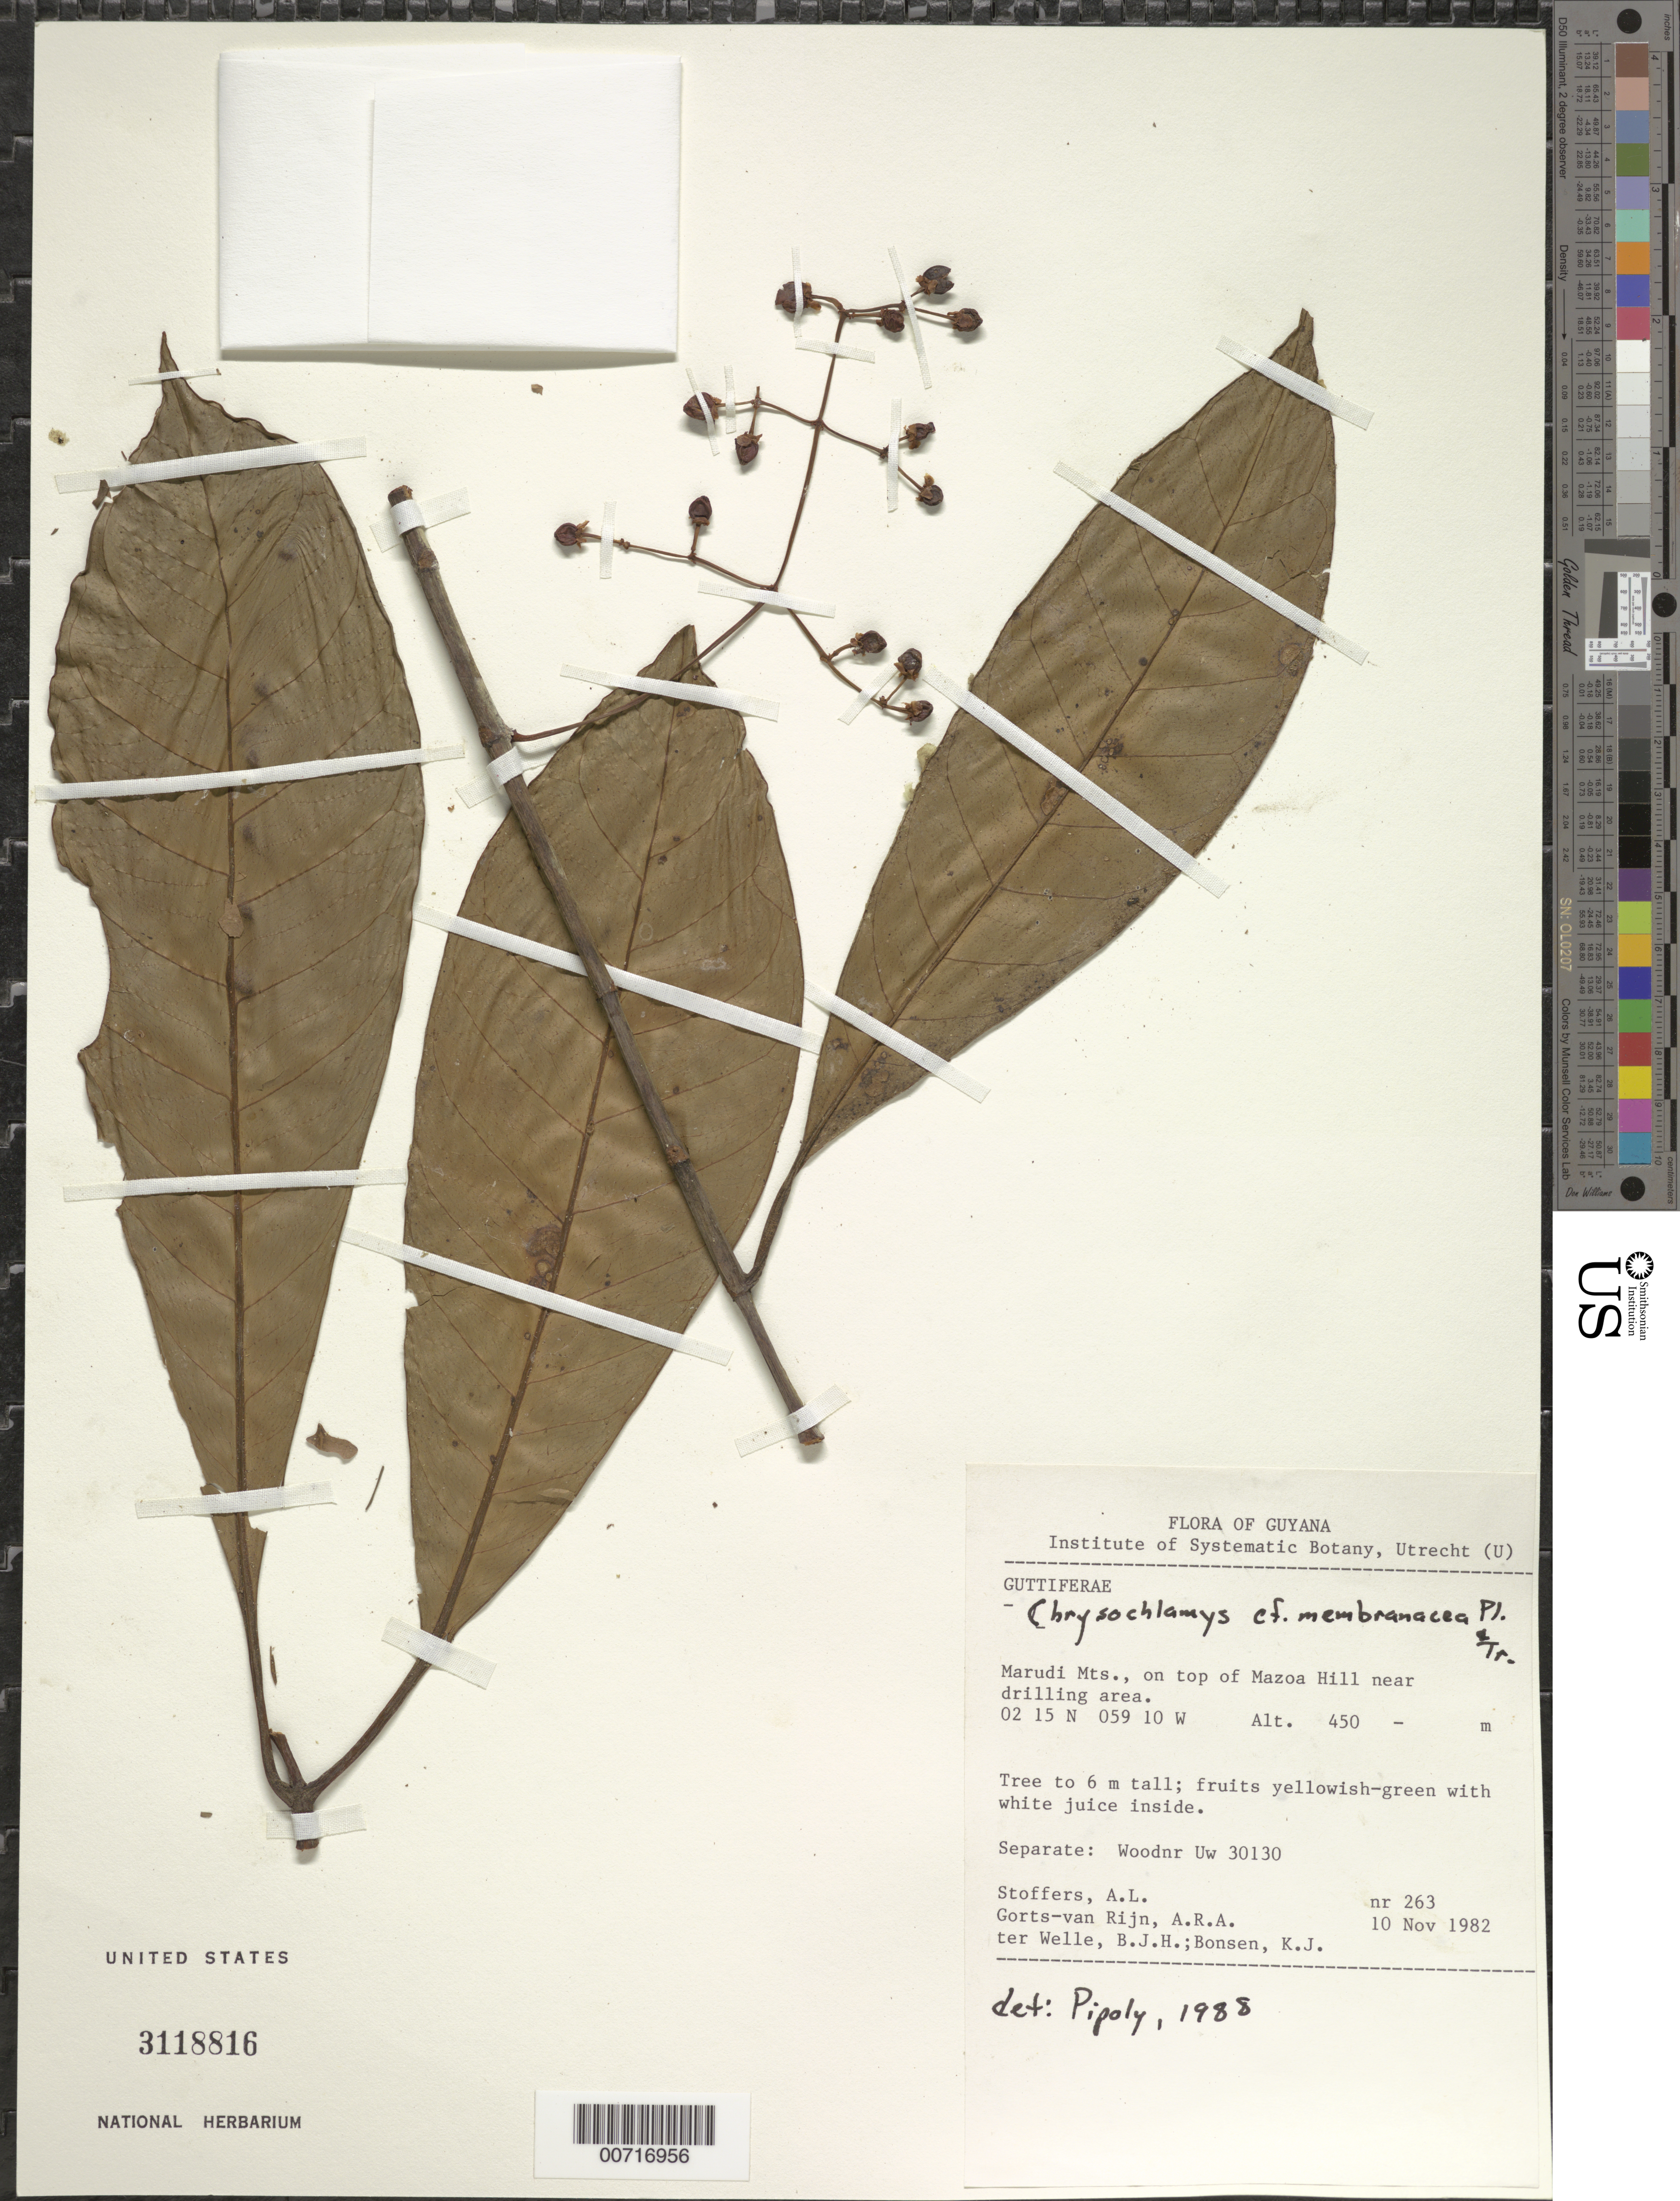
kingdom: Plantae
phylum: Tracheophyta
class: Magnoliopsida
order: Malpighiales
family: Clusiaceae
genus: Chrysochlamys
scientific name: Chrysochlamys membranacea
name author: Planch. & Triana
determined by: Pipoly, J. J., III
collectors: A. Stoffers, A. .R. A. Görts-van Rijn, B. Welle & K. Bonsen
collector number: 263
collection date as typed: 10-Nov-82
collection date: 1982-11-10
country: Guyana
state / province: U. Takutu-U. Essequibo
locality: Marudi Mts., on top of Mazoa hill near drilling area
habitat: Top of hill near drilling area.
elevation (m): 450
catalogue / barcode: US 3118816